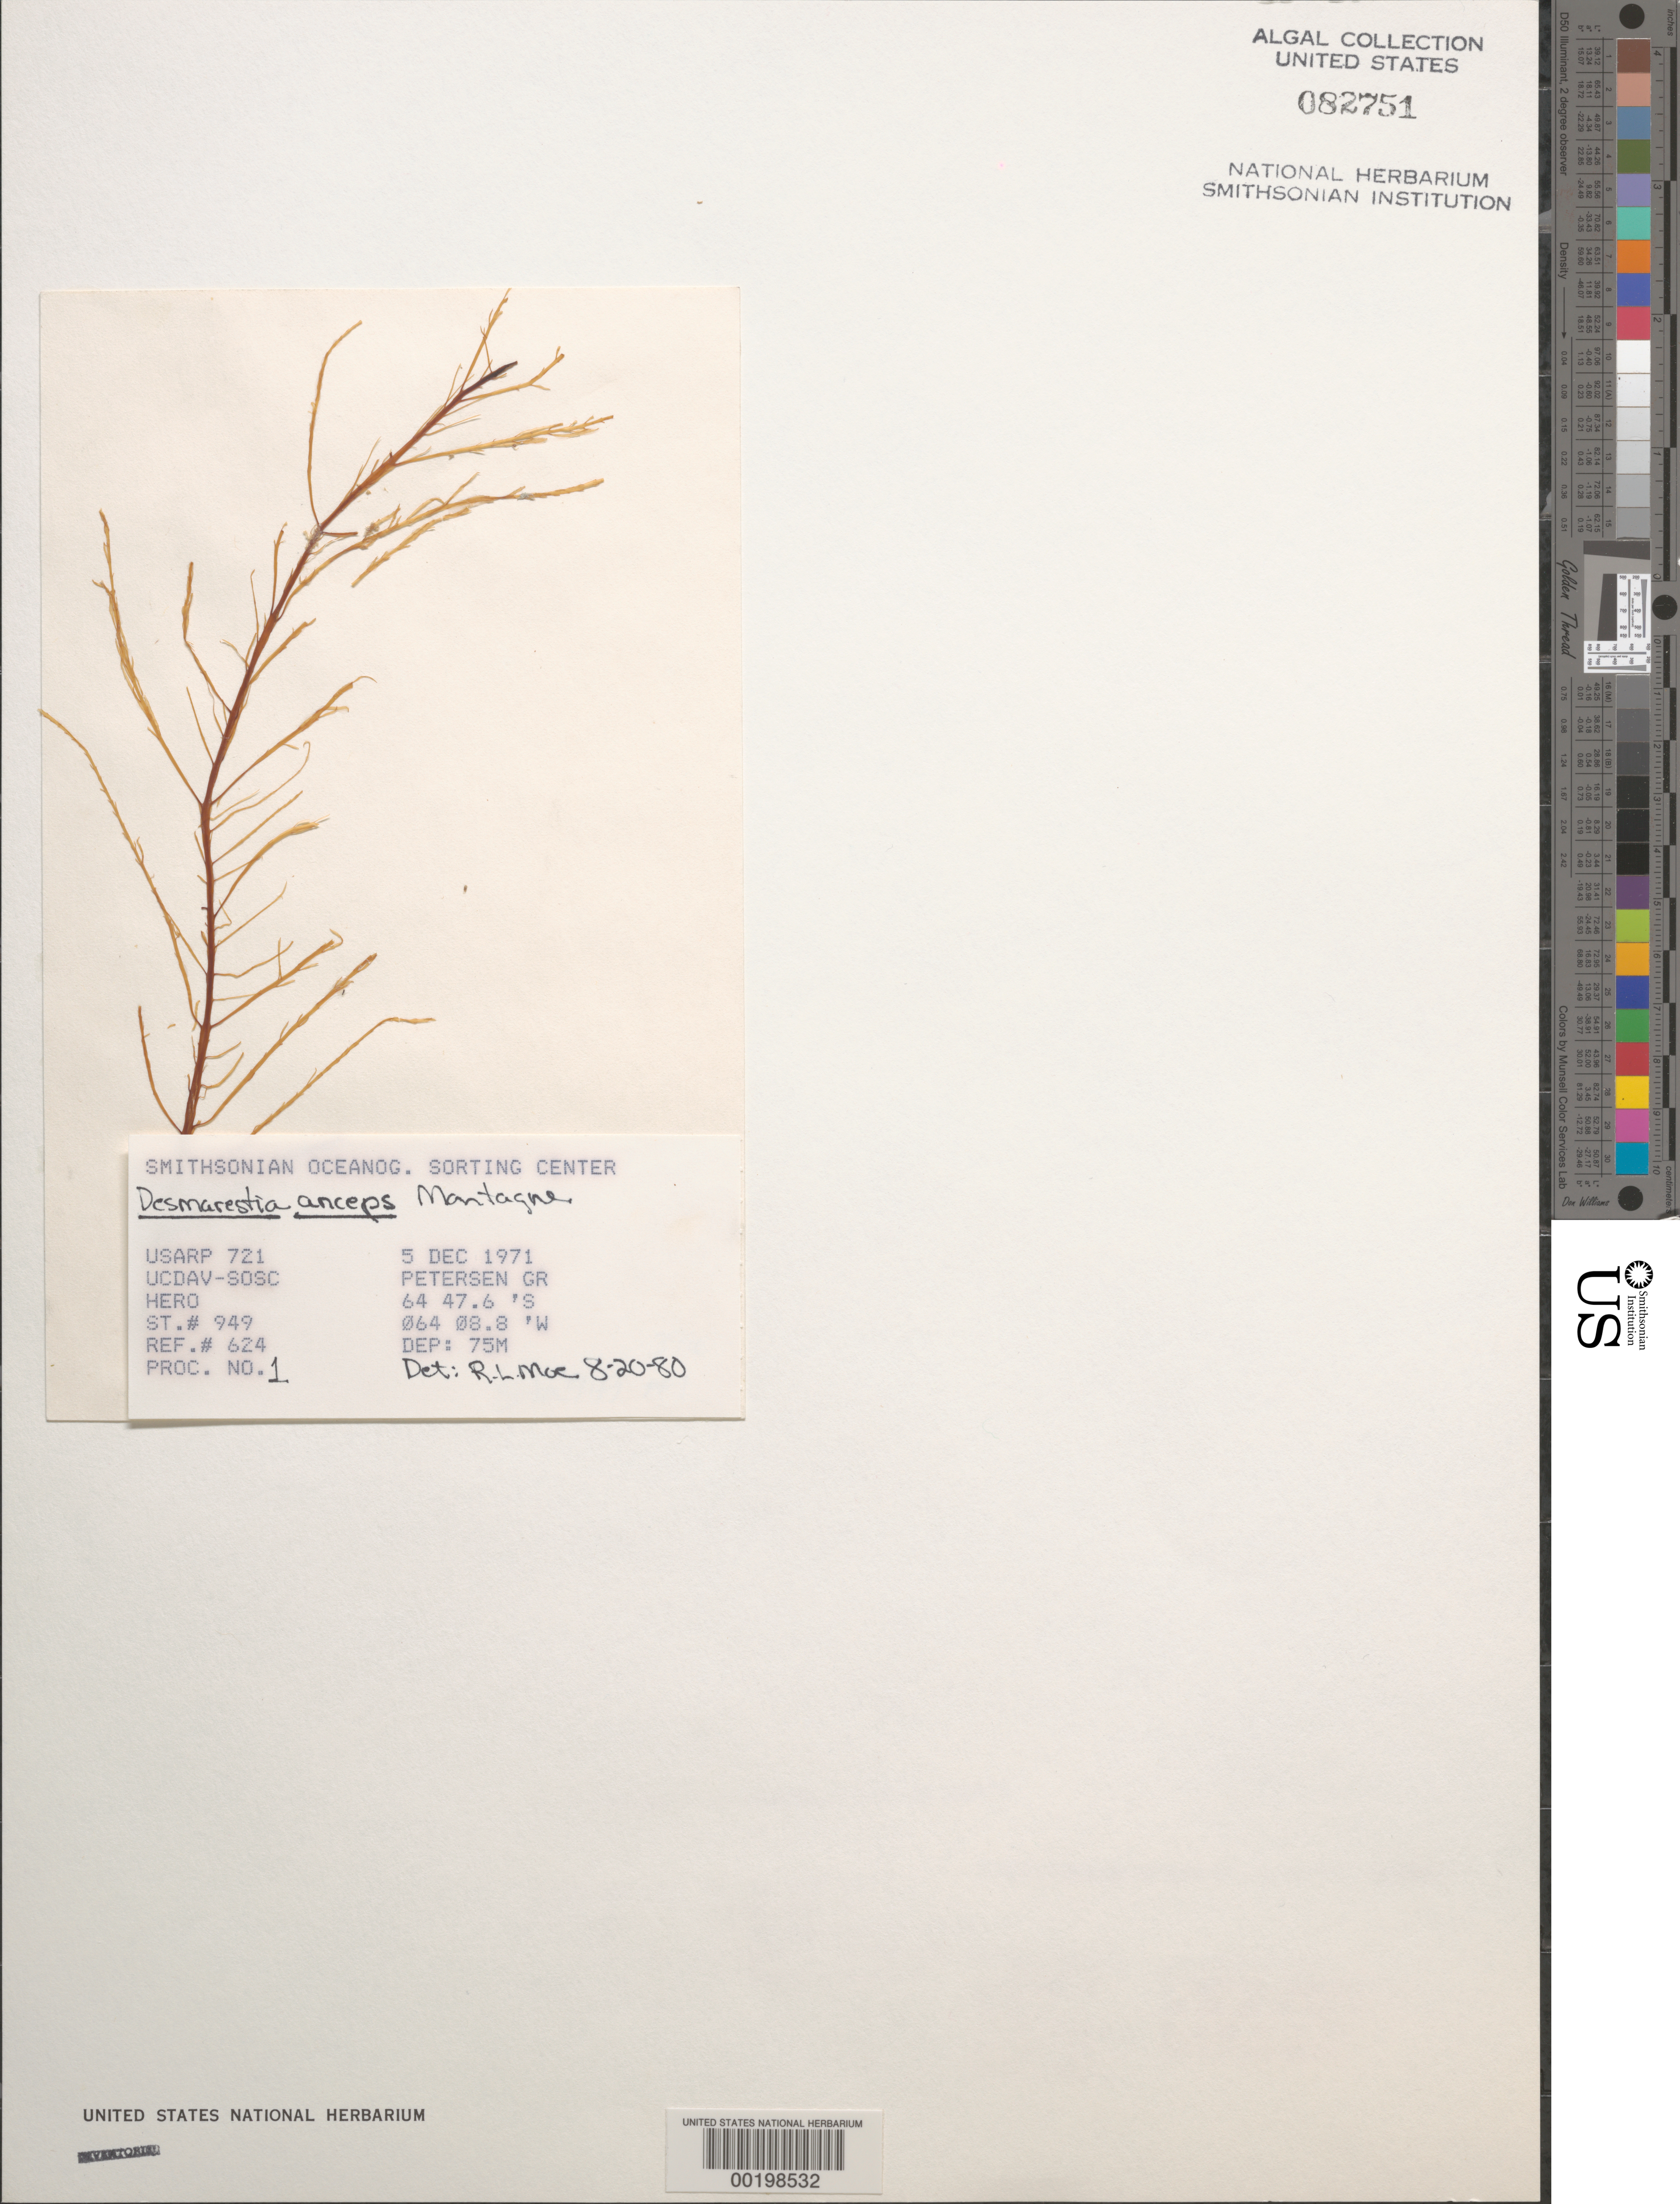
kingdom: Chromista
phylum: Ochrophyta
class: Phaeophyceae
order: Desmarestiales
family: Desmarestiaceae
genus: Desmarestia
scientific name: Desmarestia anceps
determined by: Moe, R. L.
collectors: UC Davis-SOSC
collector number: Station 949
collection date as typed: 05 Dec 1971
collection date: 1971-12-05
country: Antarctica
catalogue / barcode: US 82751